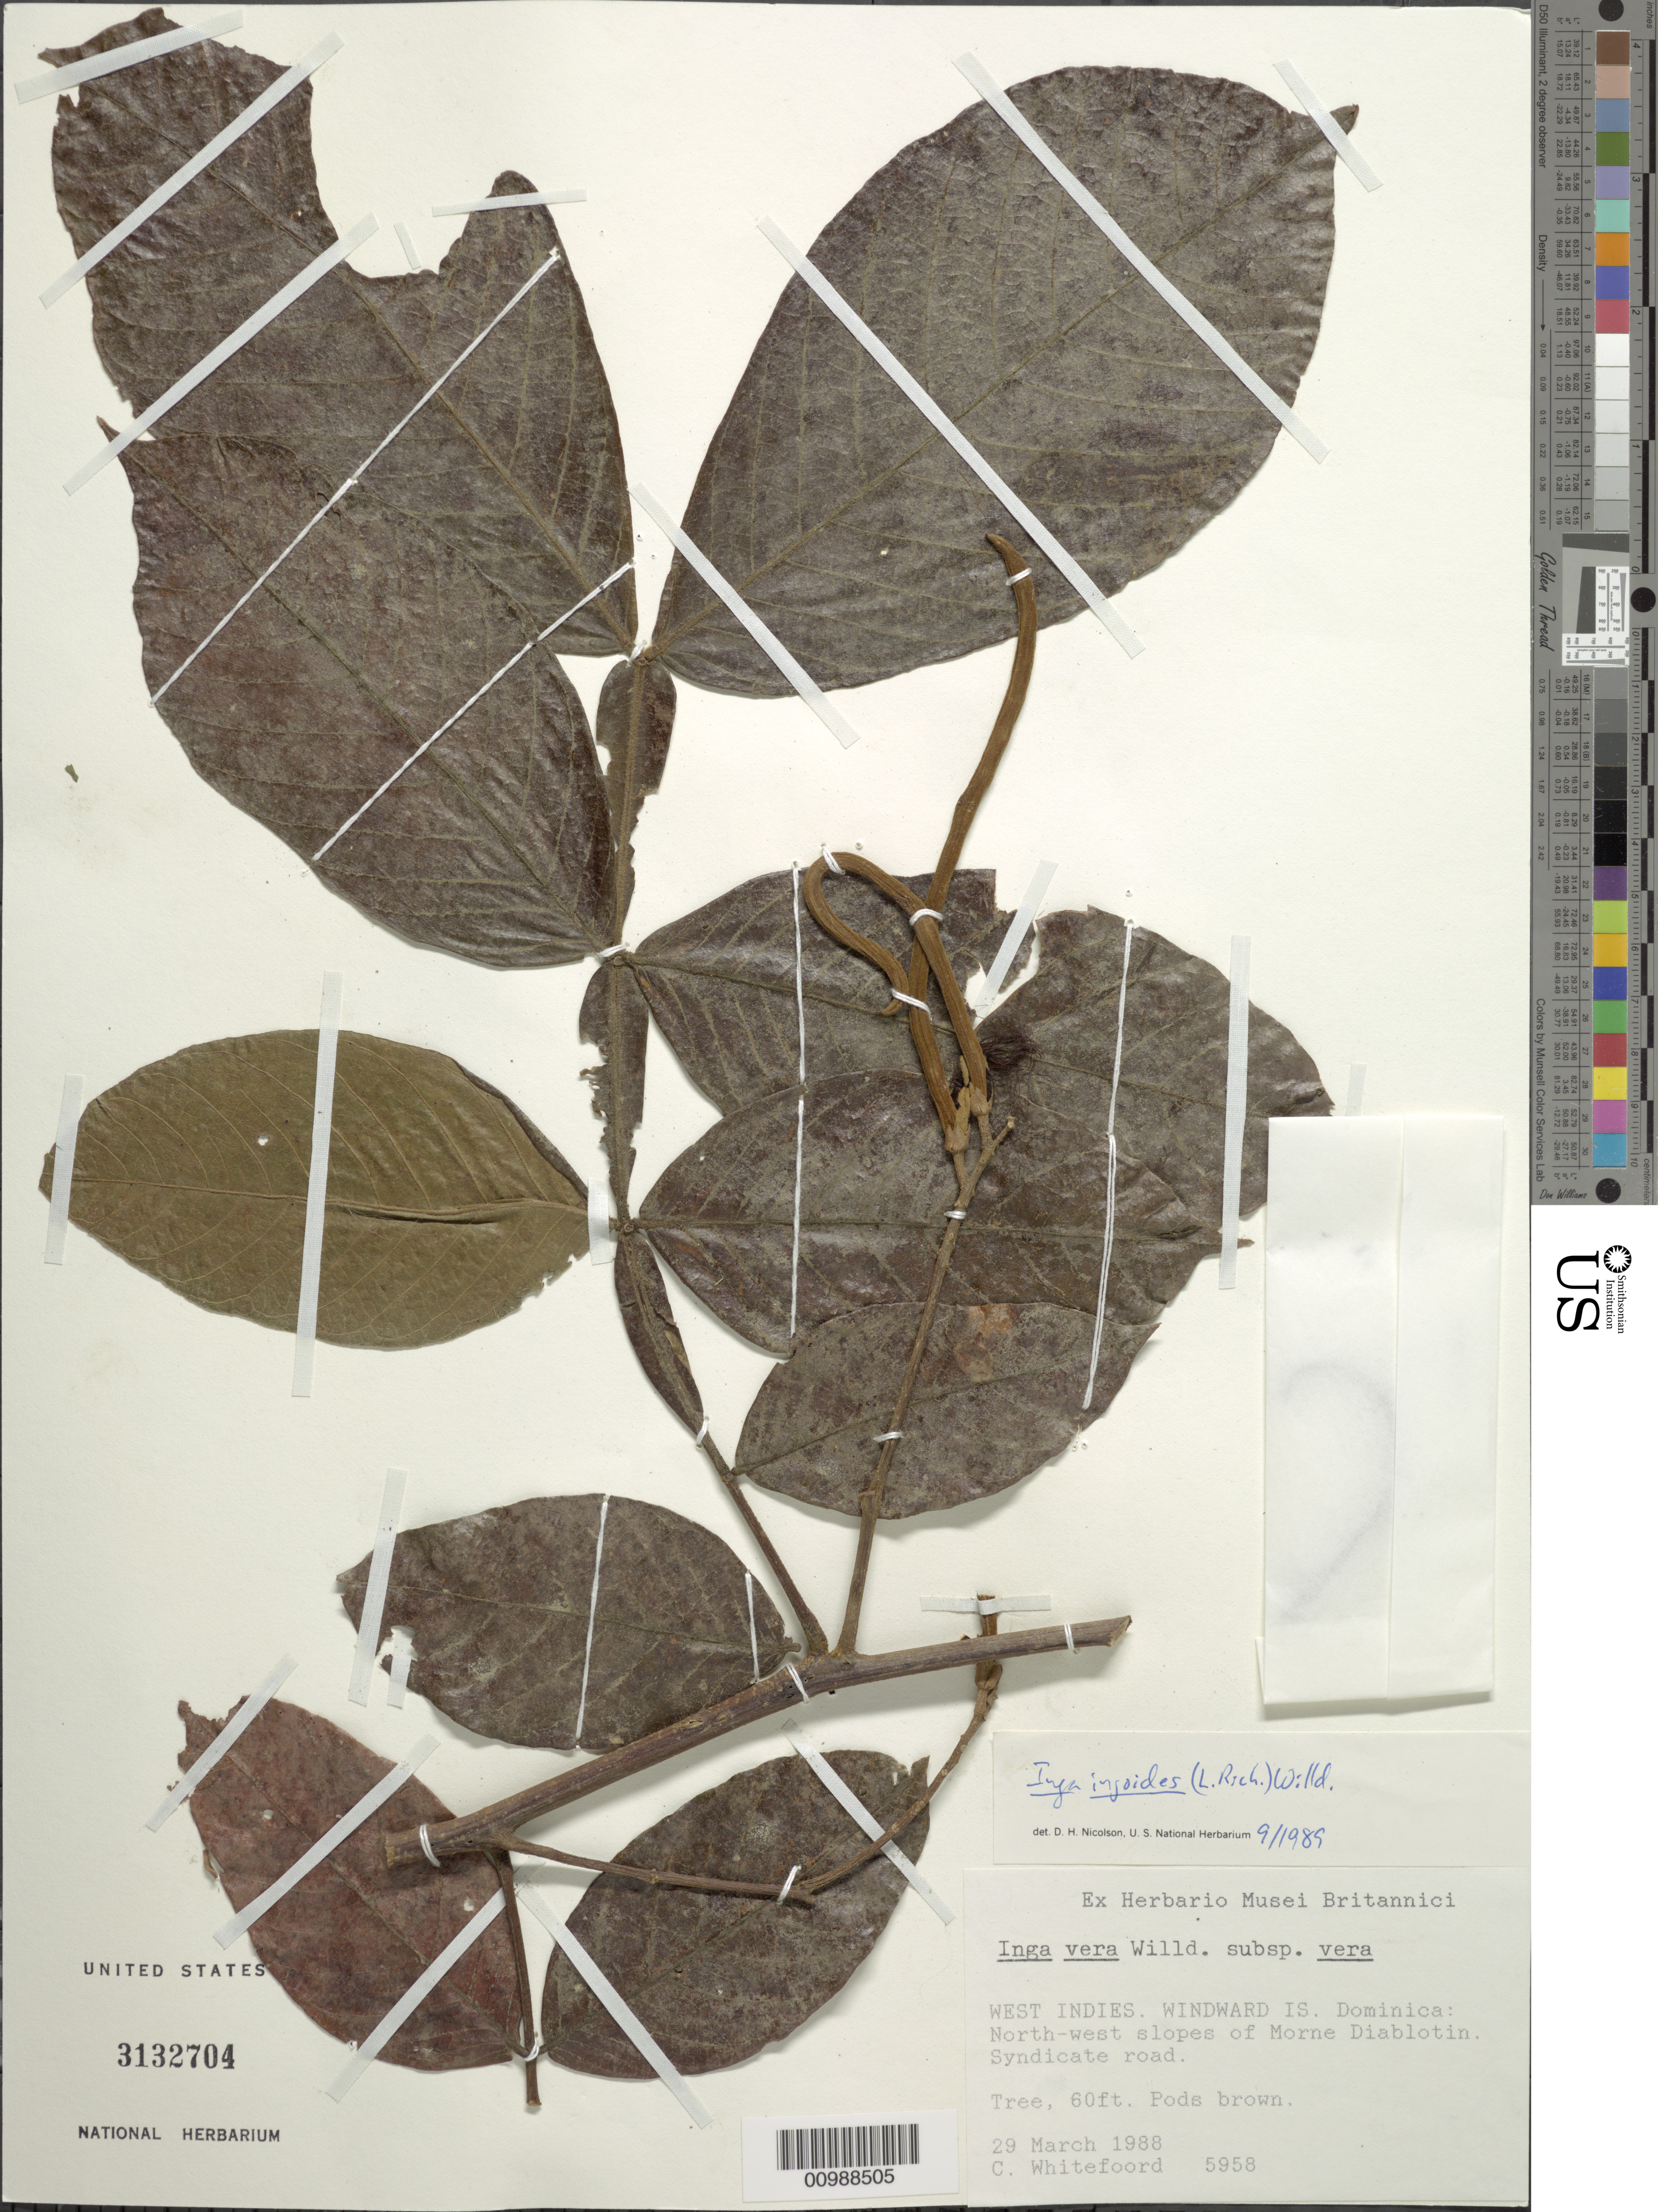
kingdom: Plantae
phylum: Tracheophyta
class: Magnoliopsida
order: Fabales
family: Fabaceae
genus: Inga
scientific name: Inga ingoides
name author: (Rich.) Willd.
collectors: C. Whitefoord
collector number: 5958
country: Dominica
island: Dominica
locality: Windward Island, Dominica: NW slopes of Morne Diablotin. Syndicate Road.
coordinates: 0 N, 0 E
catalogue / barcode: US 3132704